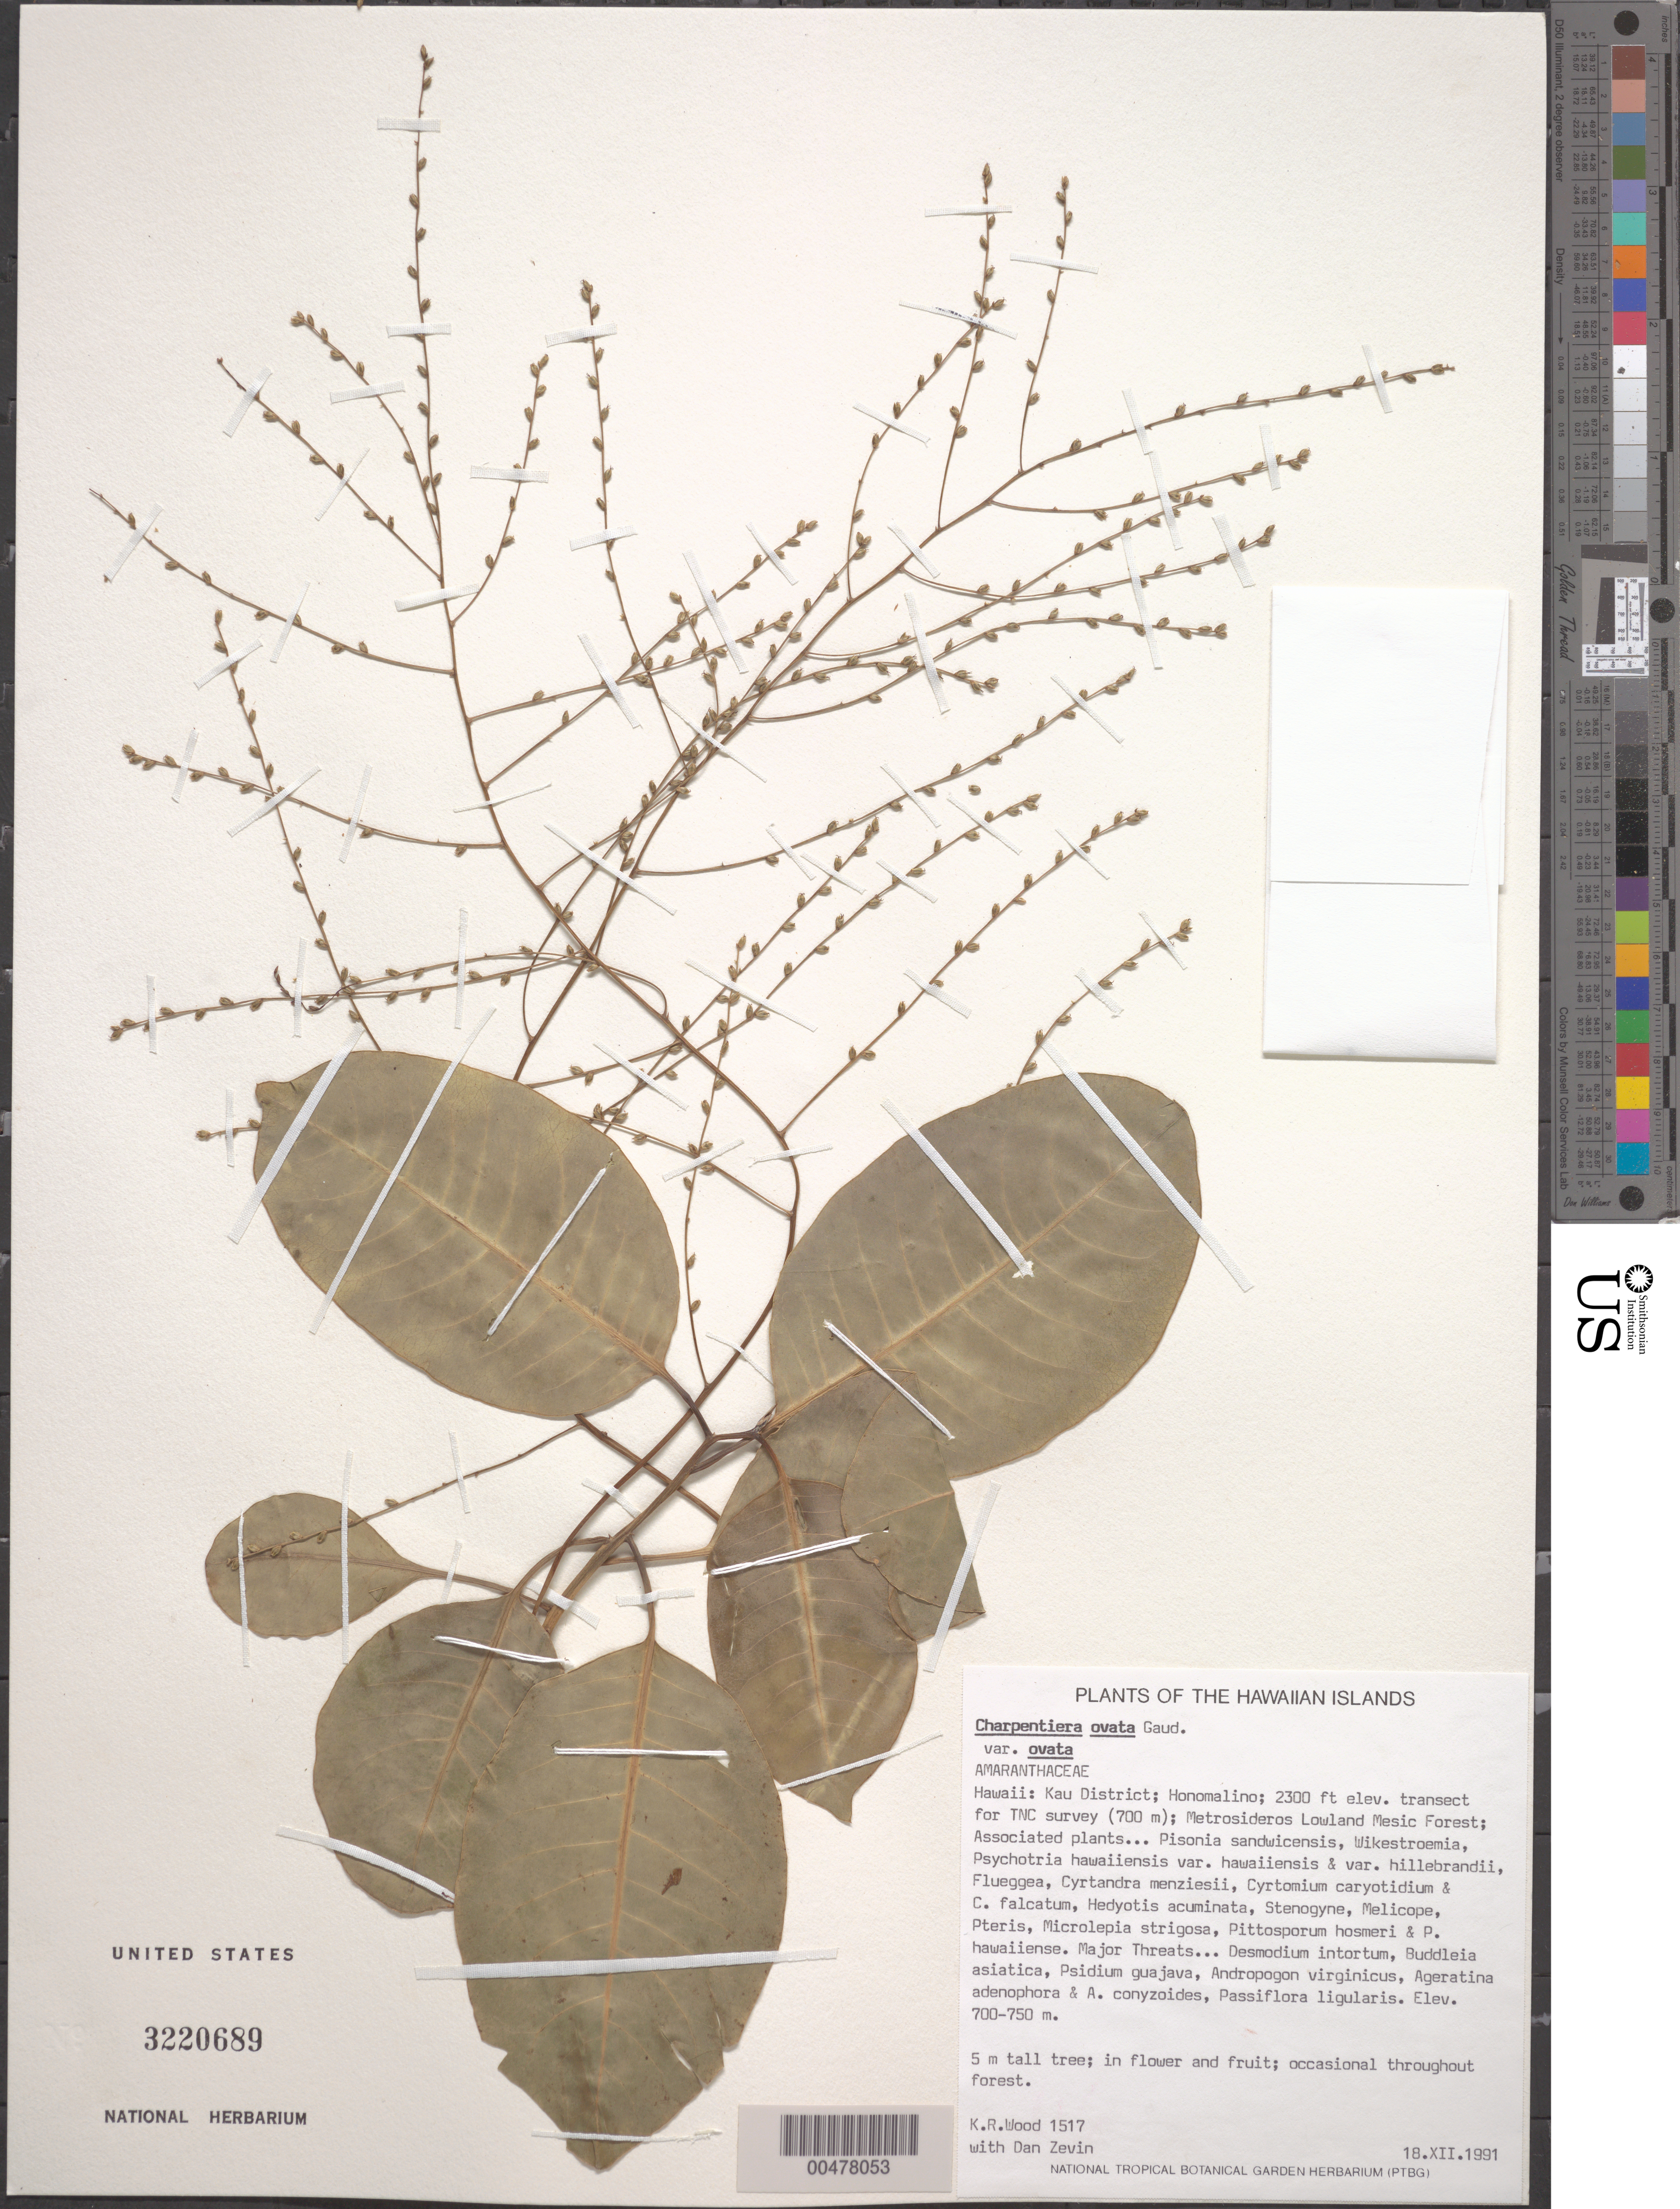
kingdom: Plantae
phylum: Tracheophyta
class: Magnoliopsida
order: Caryophyllales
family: Amaranthaceae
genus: Charpentiera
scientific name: Charpentiera ovata var. ovata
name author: Gaudich.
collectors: K. R. Wood & D. Zevin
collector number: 1517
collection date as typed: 18 Dec 1991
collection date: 1991-12-18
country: United States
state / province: Hawaii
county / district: Hawaii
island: Hawaii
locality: Kau Dist, Hanamalino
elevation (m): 701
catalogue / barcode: US 3220689